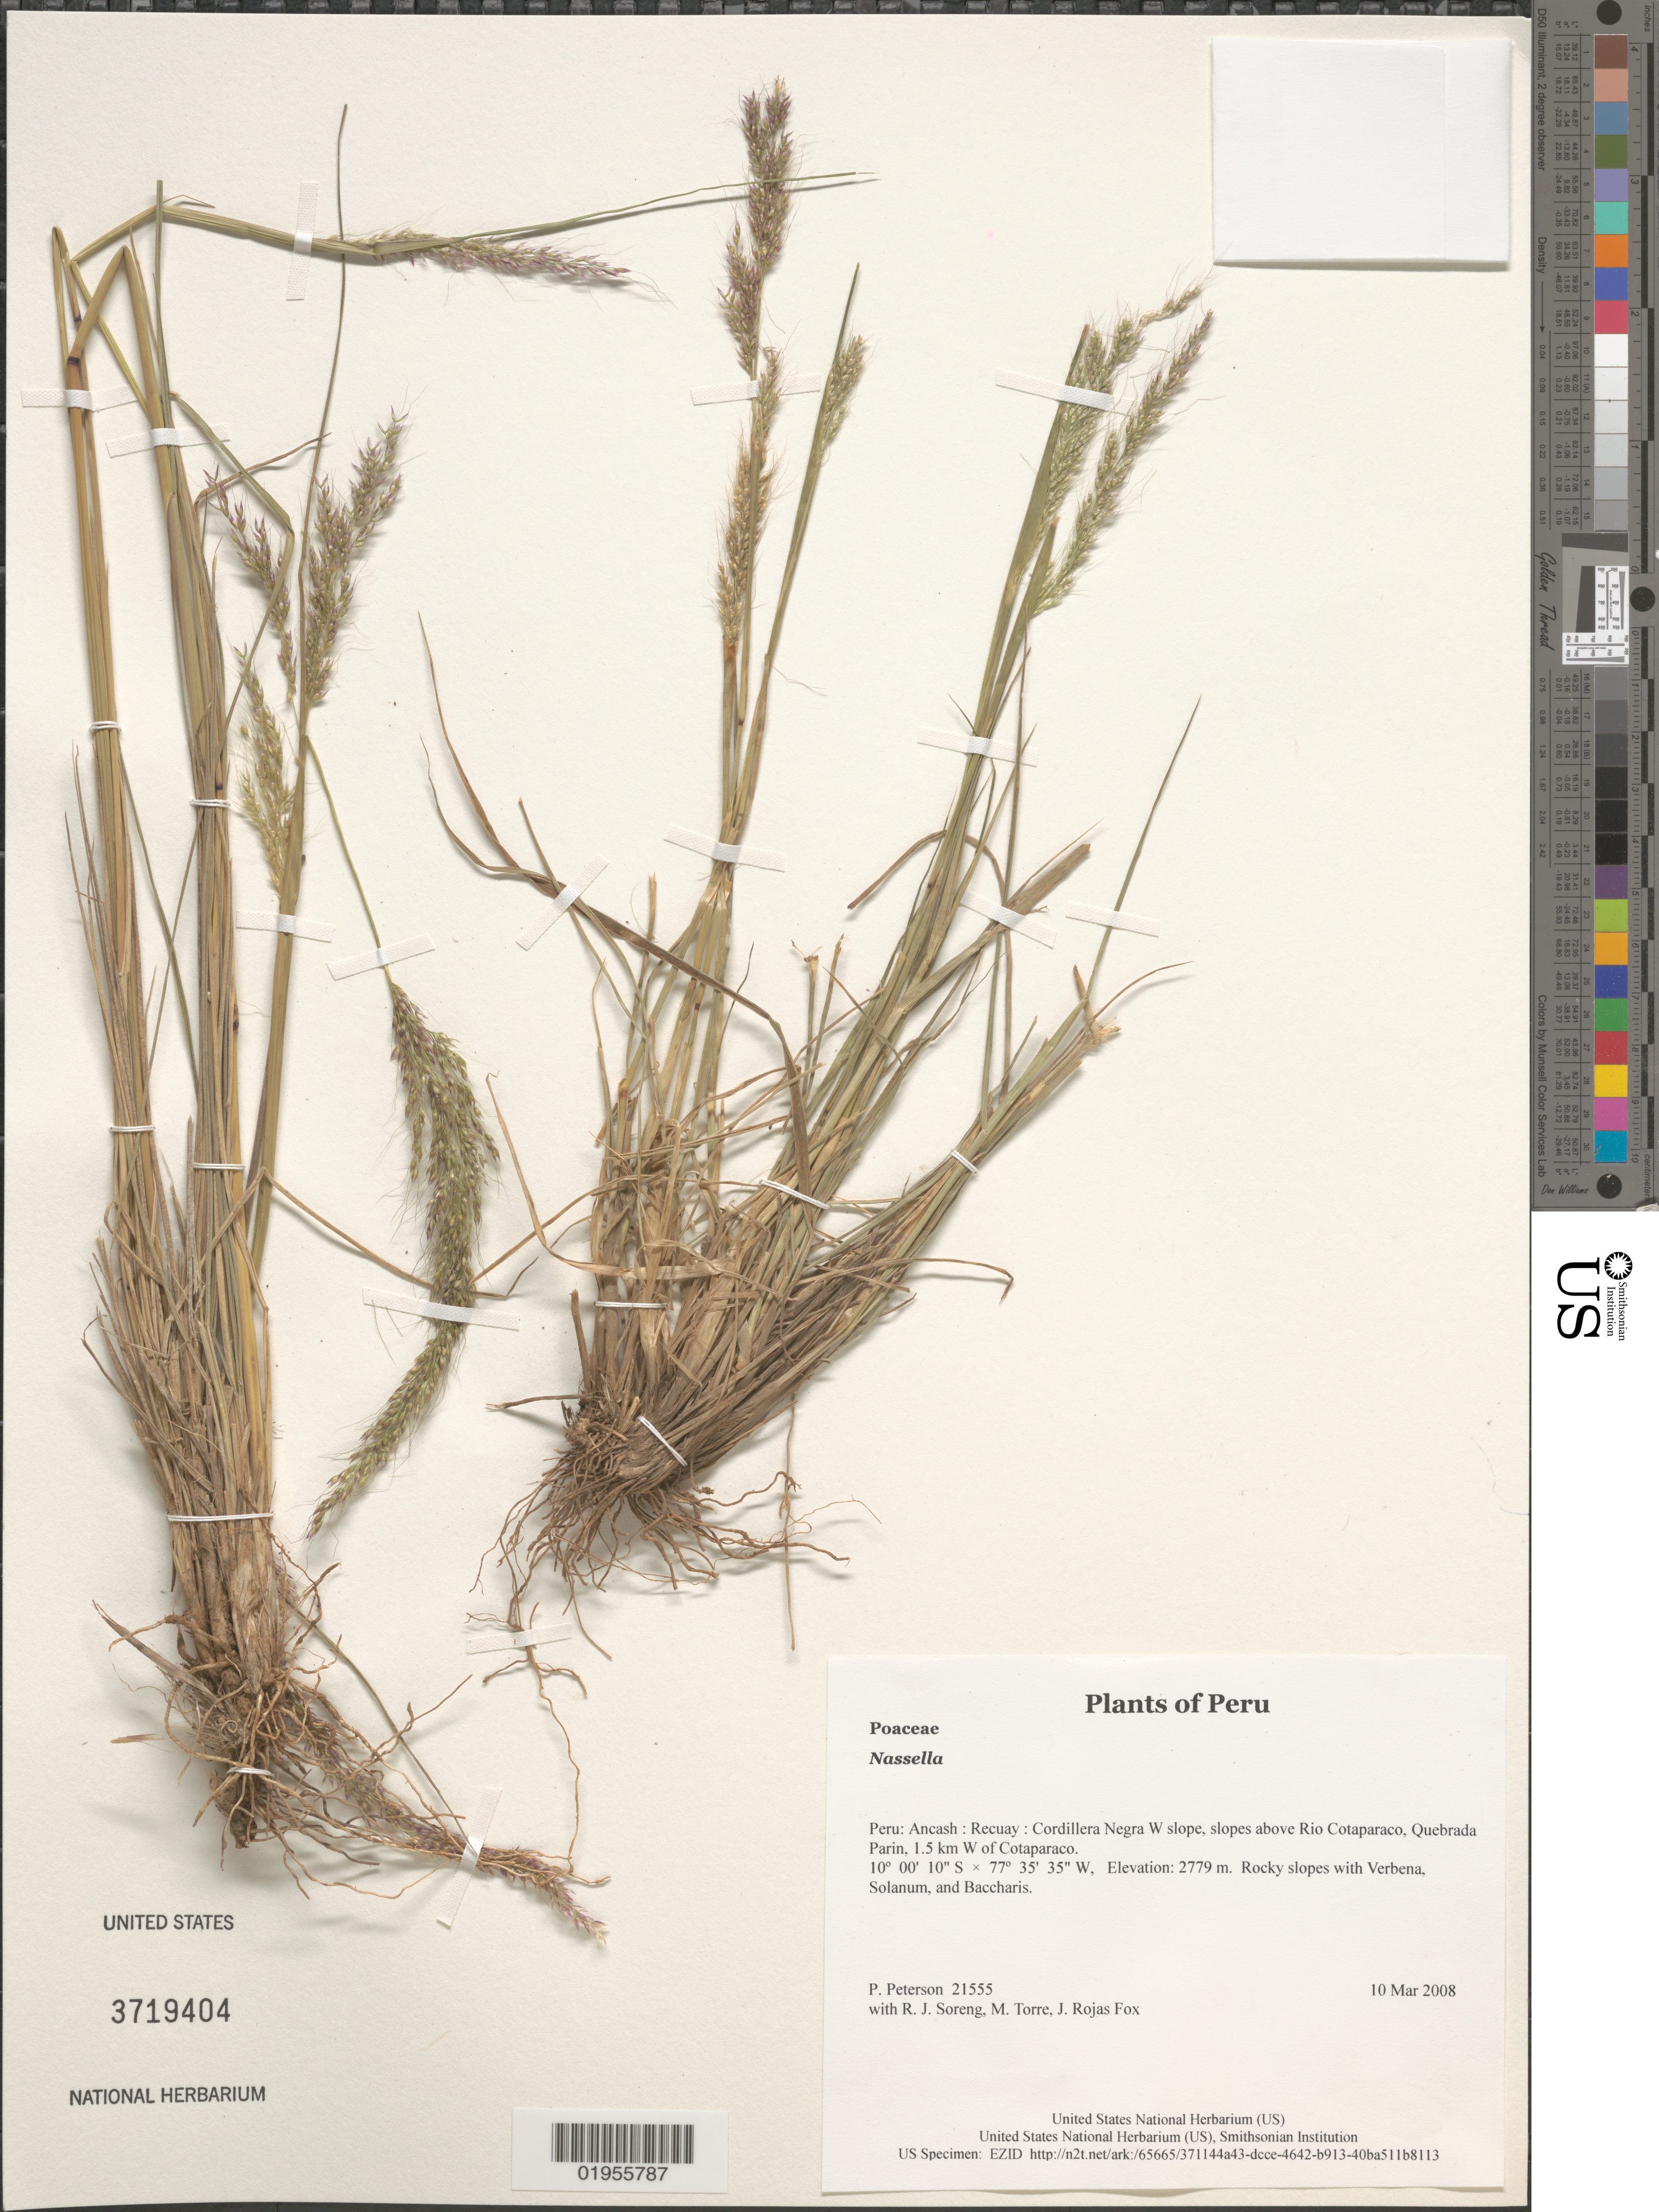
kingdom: Plantae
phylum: Tracheophyta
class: Liliopsida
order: Poales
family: Poaceae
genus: Nassella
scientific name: Nassella sp.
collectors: P. M. Peterson, R. J. Soreng, M. Torre & J. Rojas Fox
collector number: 21555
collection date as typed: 10 Mar 2008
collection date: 2008-03-10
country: Peru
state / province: Ancash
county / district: Recuay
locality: Cordillera Negra W slope, slopes above Rio Cotaparaco, Quebrada Parin, 1.5 km W of Cotaparaco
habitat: Rocky slopes with Verbena, Solanum, and Baccharis.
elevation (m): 2779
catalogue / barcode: US 3719404